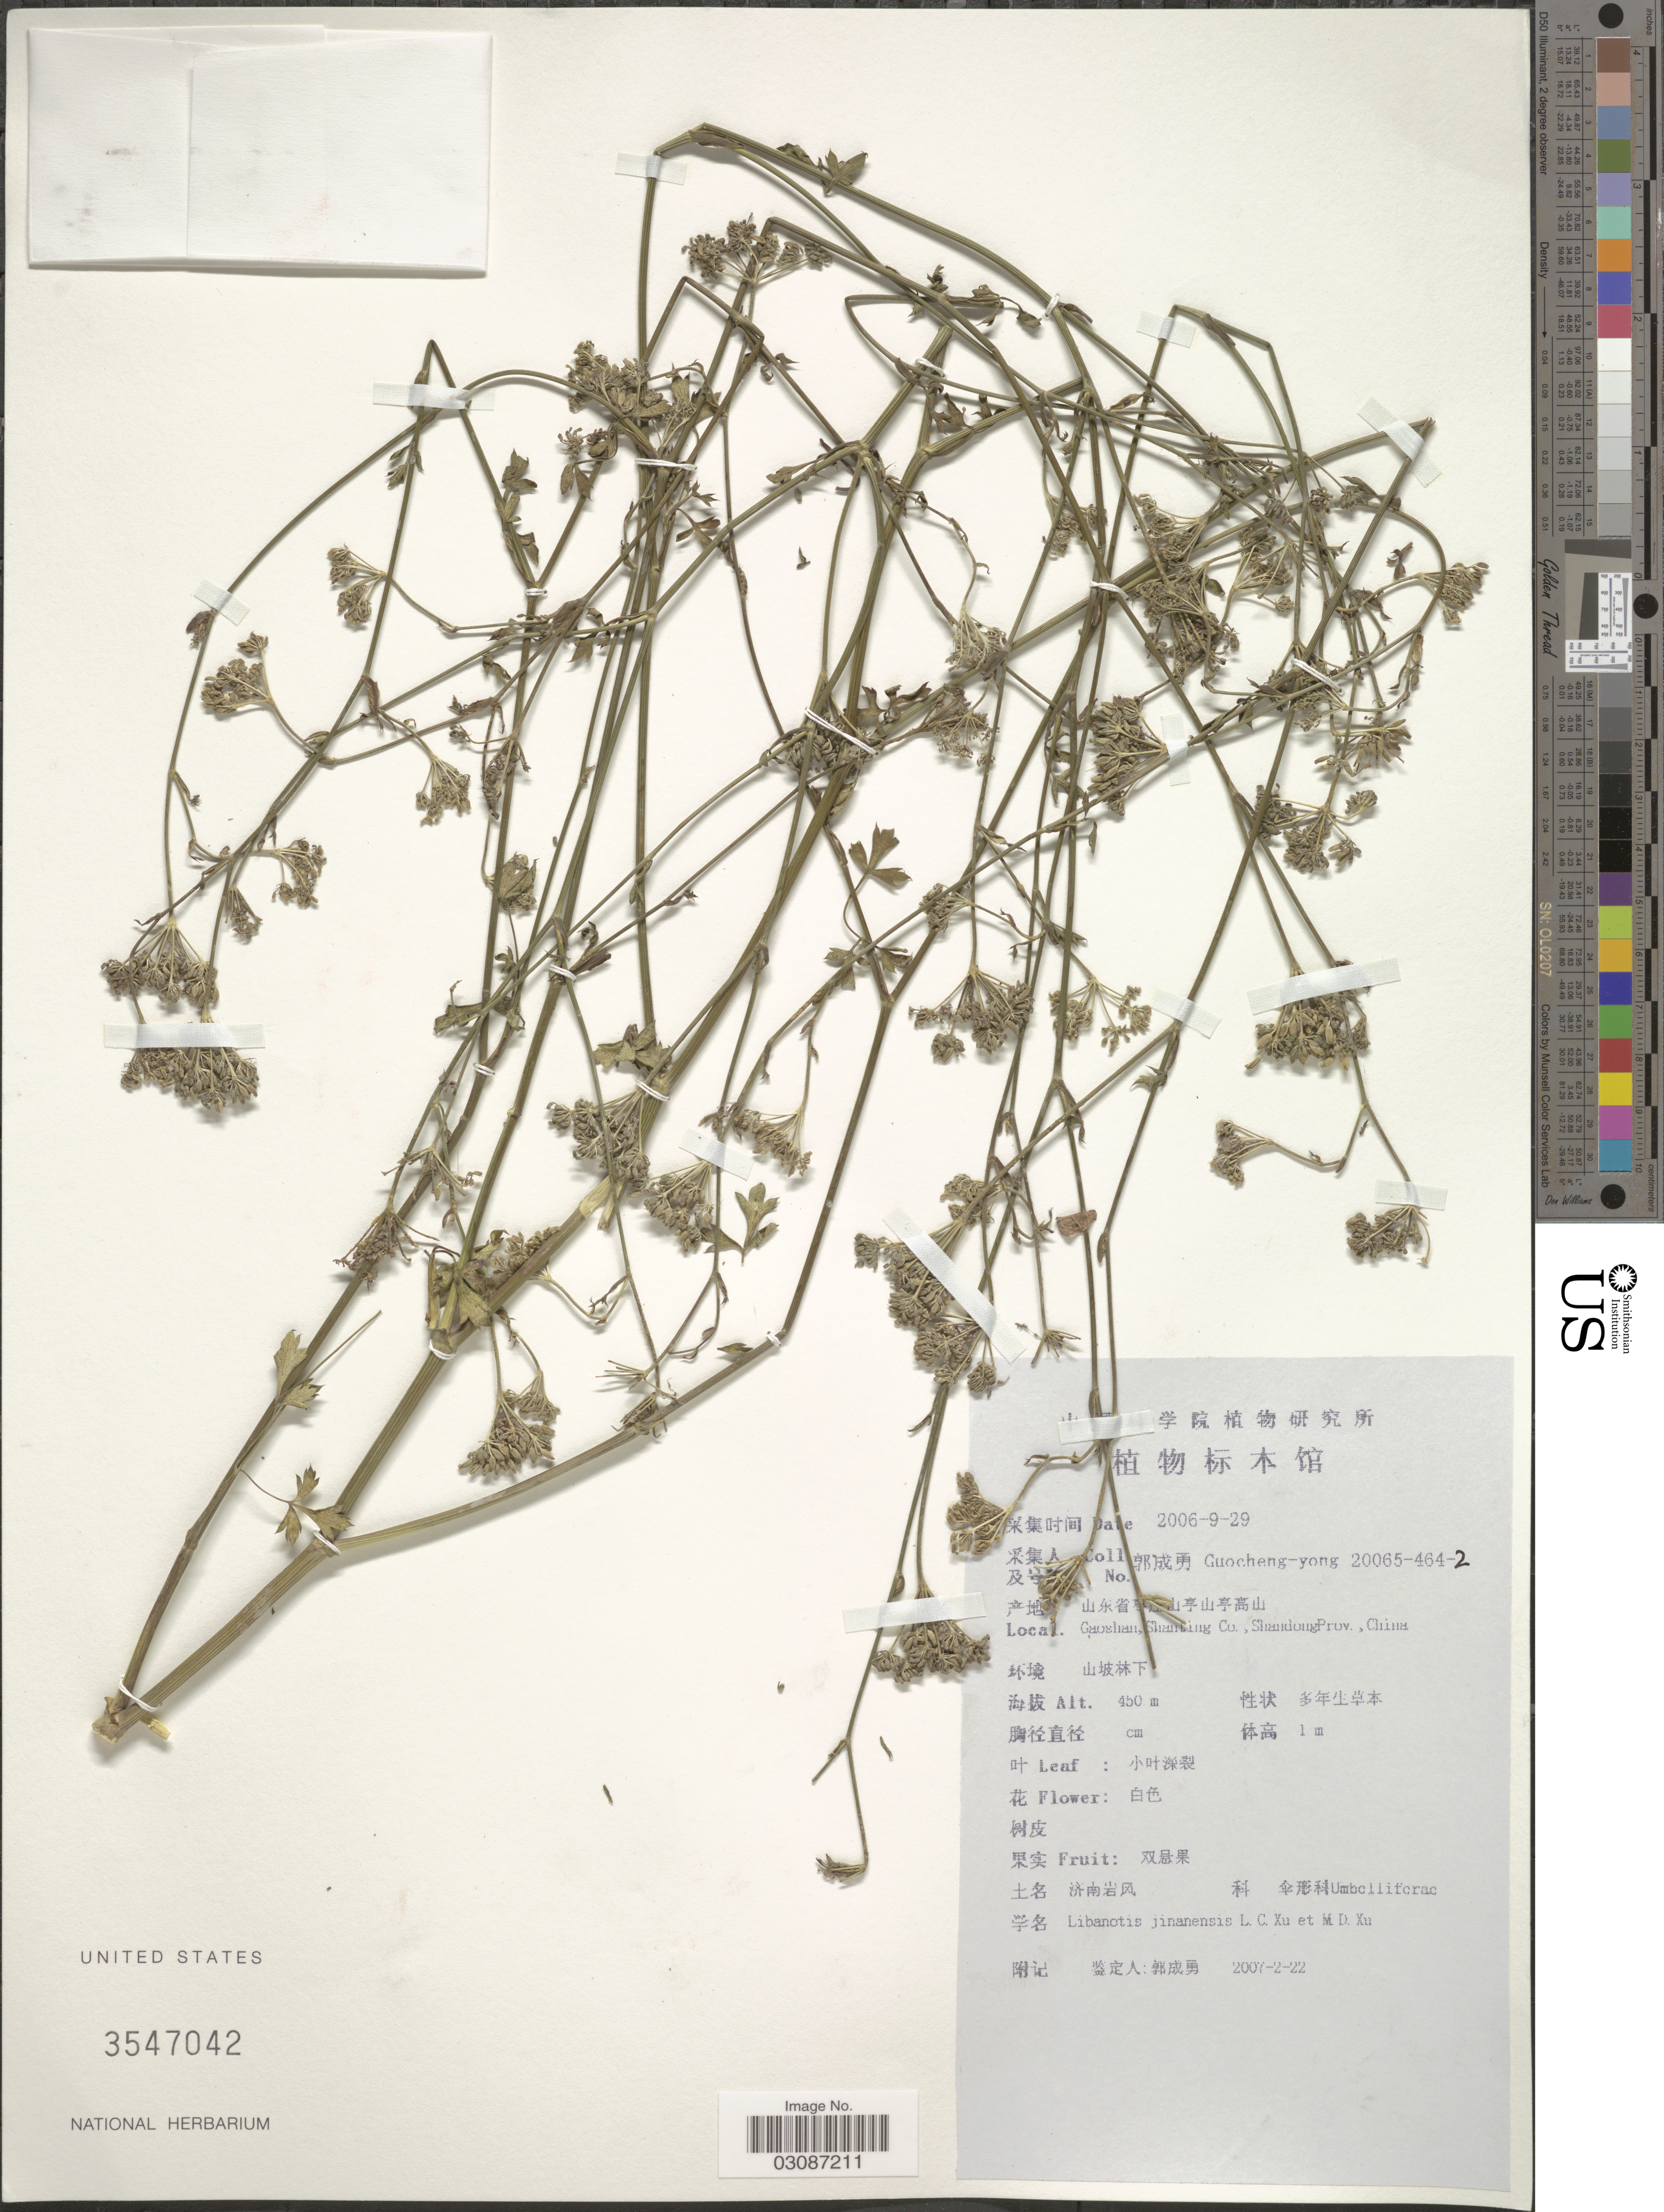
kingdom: Plantae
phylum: Tracheophyta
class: Magnoliopsida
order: Apiales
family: Apiaceae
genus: Libanotis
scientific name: Libanotis jinanensis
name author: L.C. Xu & M.D. Xu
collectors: Guo cheng-yong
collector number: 20065-464-2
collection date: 2006-09-29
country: China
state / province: Shandong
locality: Gaoshan, Shanting Co.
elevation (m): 450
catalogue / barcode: US 3547042